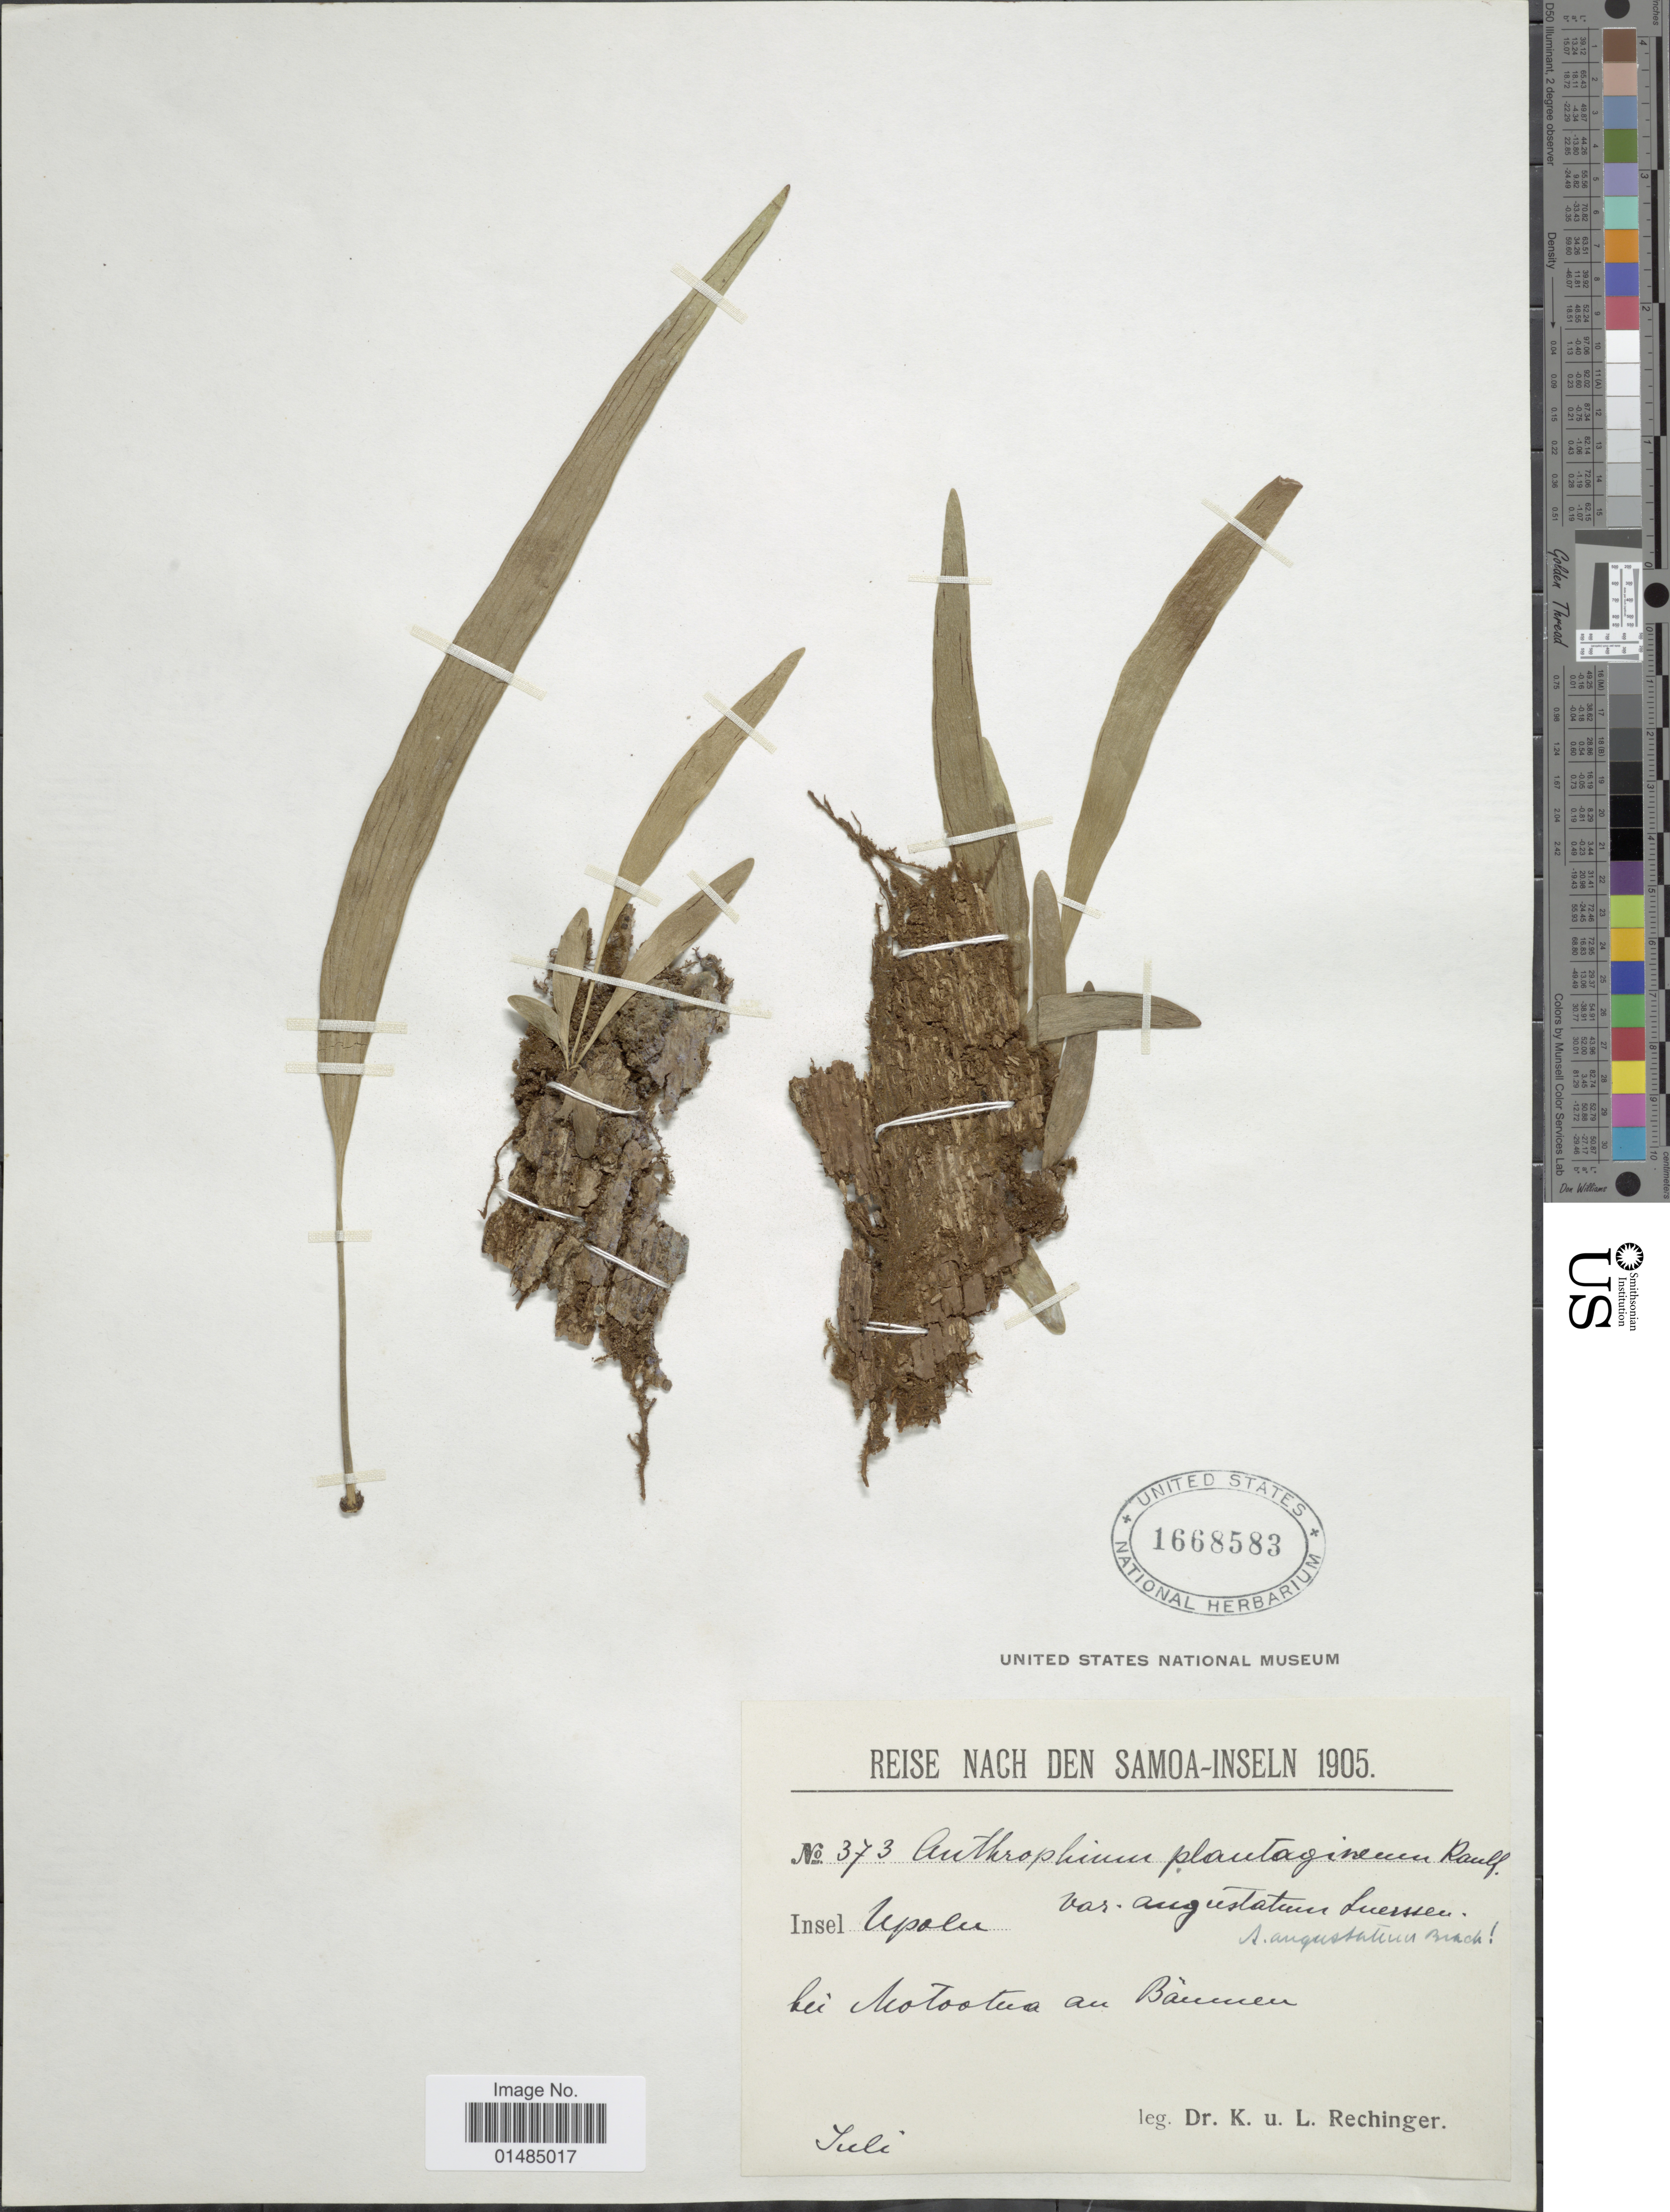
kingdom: Plantae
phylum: Tracheophyta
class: Polypodiopsida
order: Polypodiales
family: Pteridaceae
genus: Antrophyum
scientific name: Antrophyum angustatum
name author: Brack. in Wilkes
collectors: K. Rechinger & L. Rechinger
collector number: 373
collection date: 1905-07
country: Samoa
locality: Samoa-Inseln, Upolu, hei Motootua au Baumen [interpreted]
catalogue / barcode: US 1668583